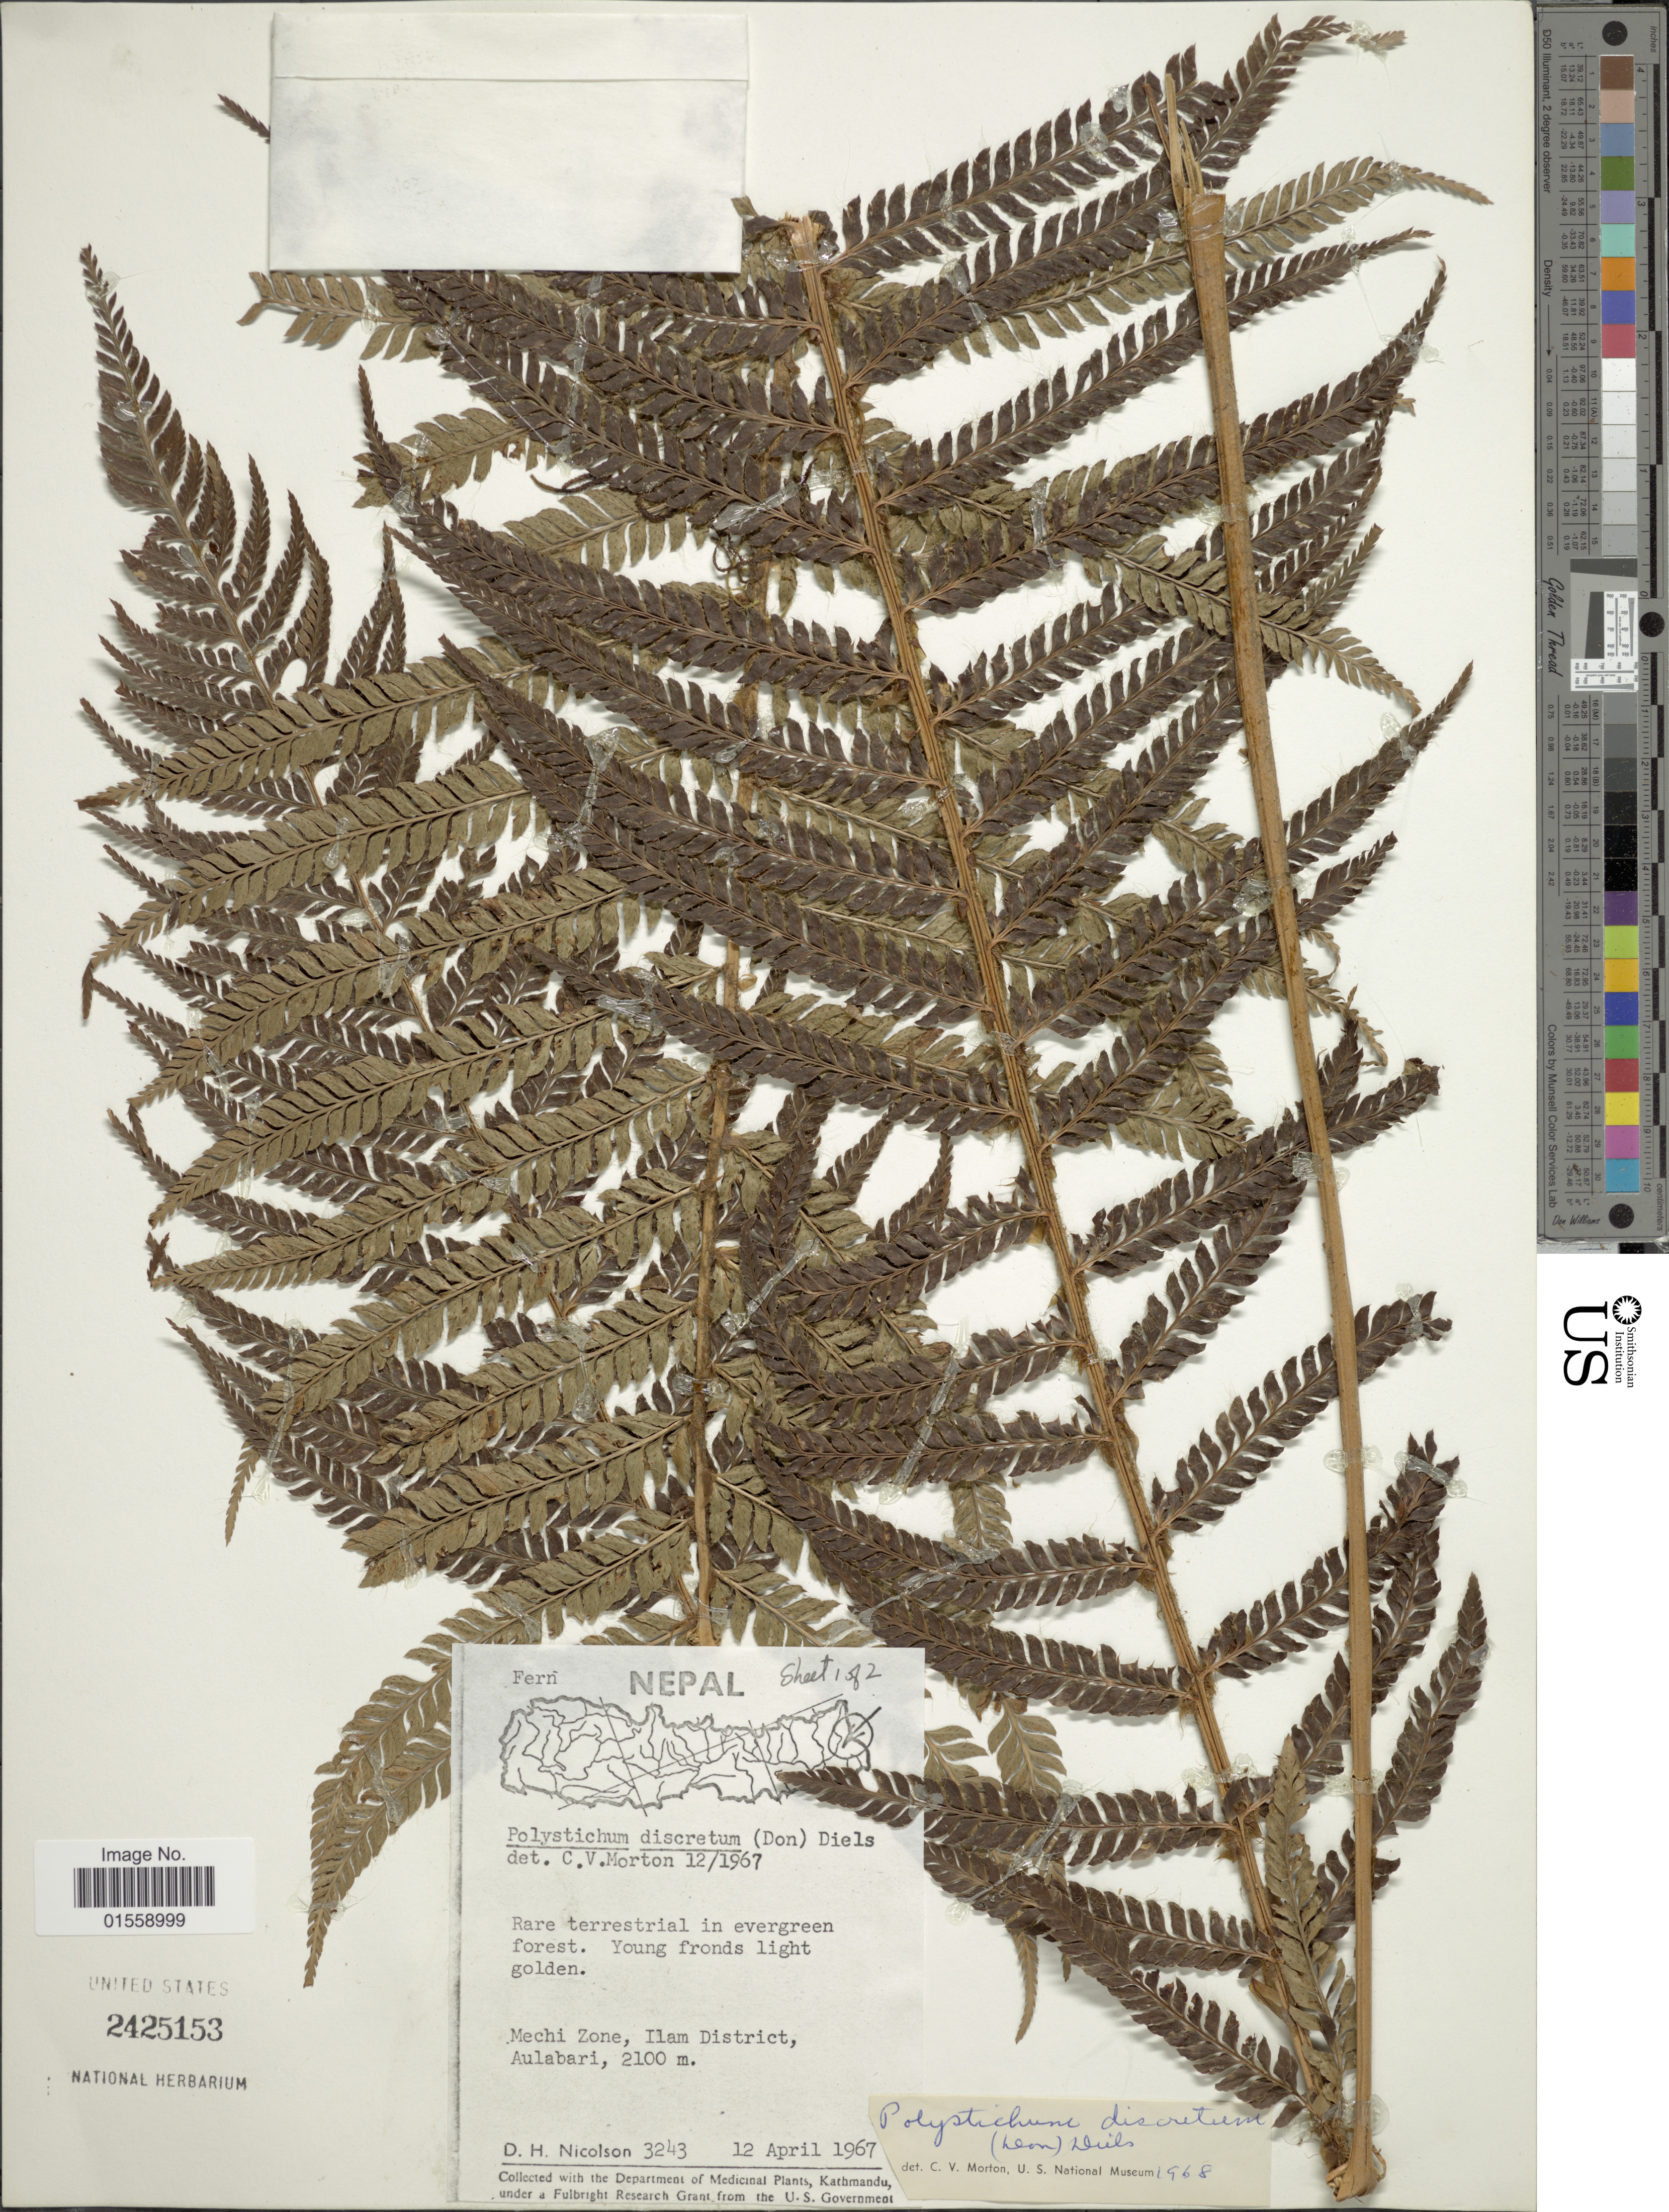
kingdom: Plantae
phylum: Tracheophyta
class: Polypodiopsida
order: Polypodiales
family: Dryopteridaceae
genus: Polystichum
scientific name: Polystichum discretum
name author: (D. Don) J. Sm.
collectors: D. H. Nicolson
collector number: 3243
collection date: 1967-04-12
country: Nepal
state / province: Mechi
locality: Ilam District, Aulabari.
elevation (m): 2100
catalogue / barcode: US 2425153